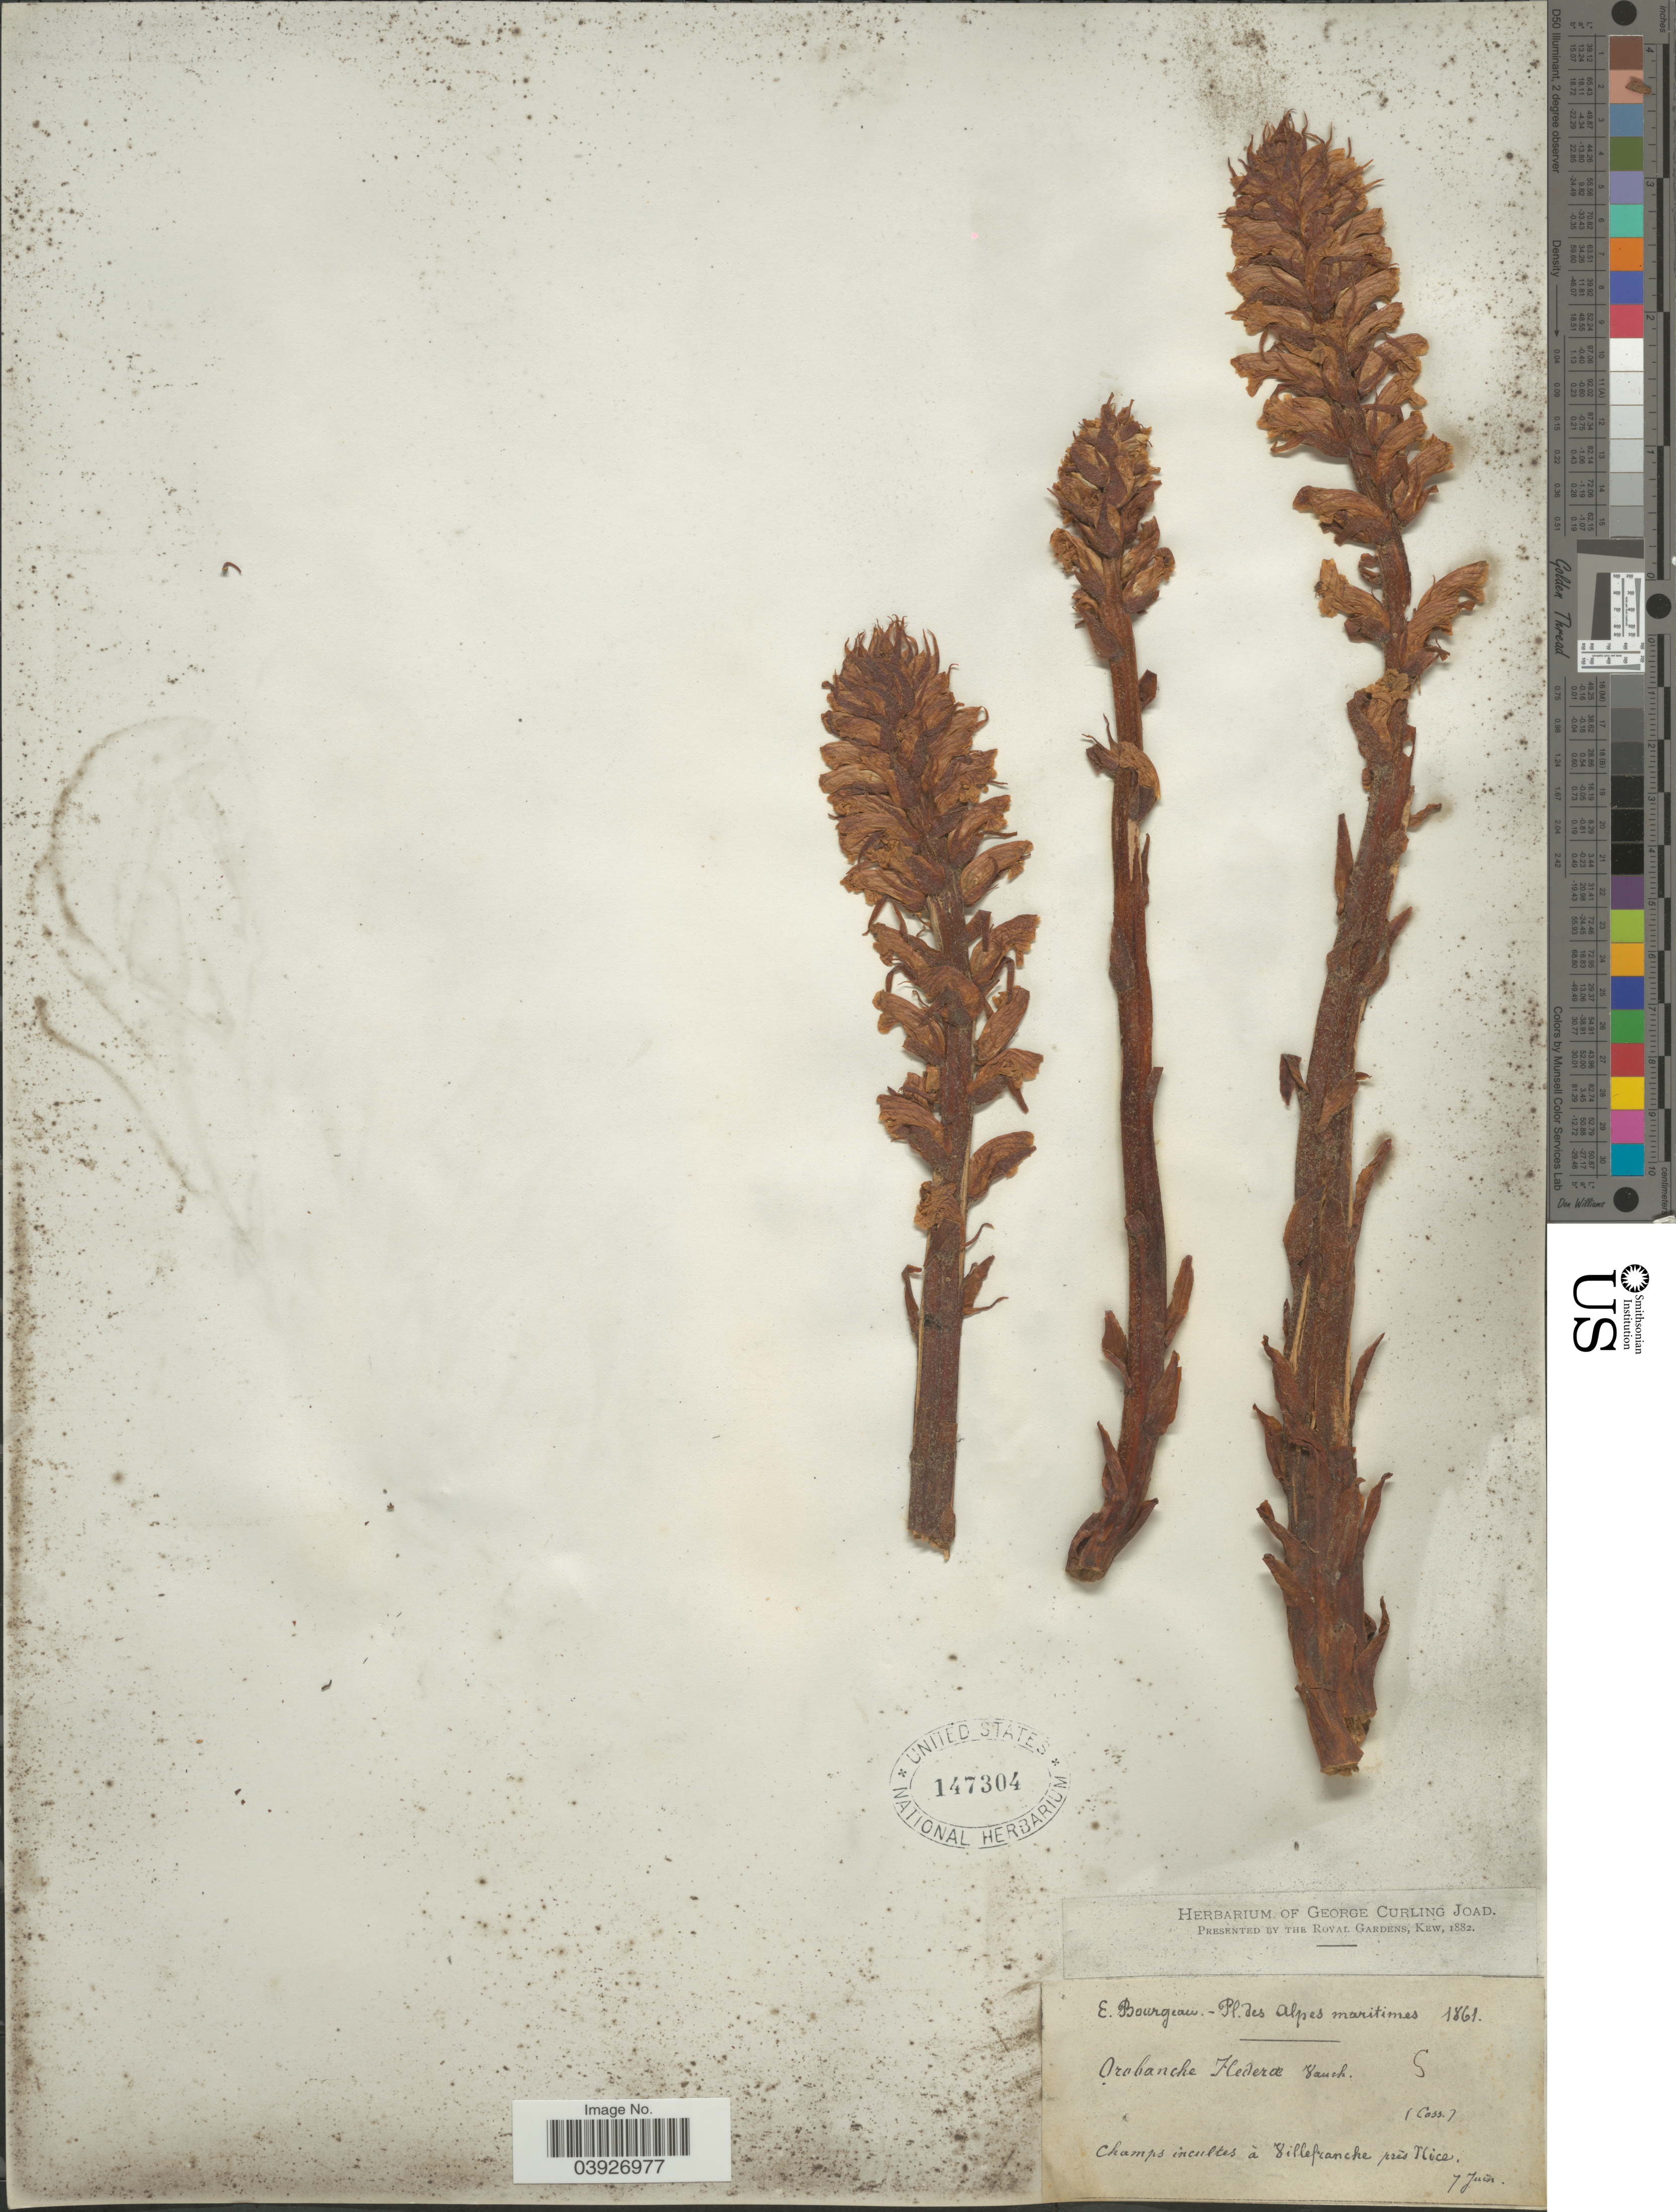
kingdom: Plantae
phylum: Tracheophyta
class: Magnoliopsida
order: Lamiales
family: Orobanchaceae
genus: Orobanche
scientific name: Orobanche hederae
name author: Duby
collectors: E. Bourgeau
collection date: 1861-06-07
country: France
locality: Alpes maritimes. Champs incultis à Villefranche prés Nice.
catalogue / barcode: US 147304